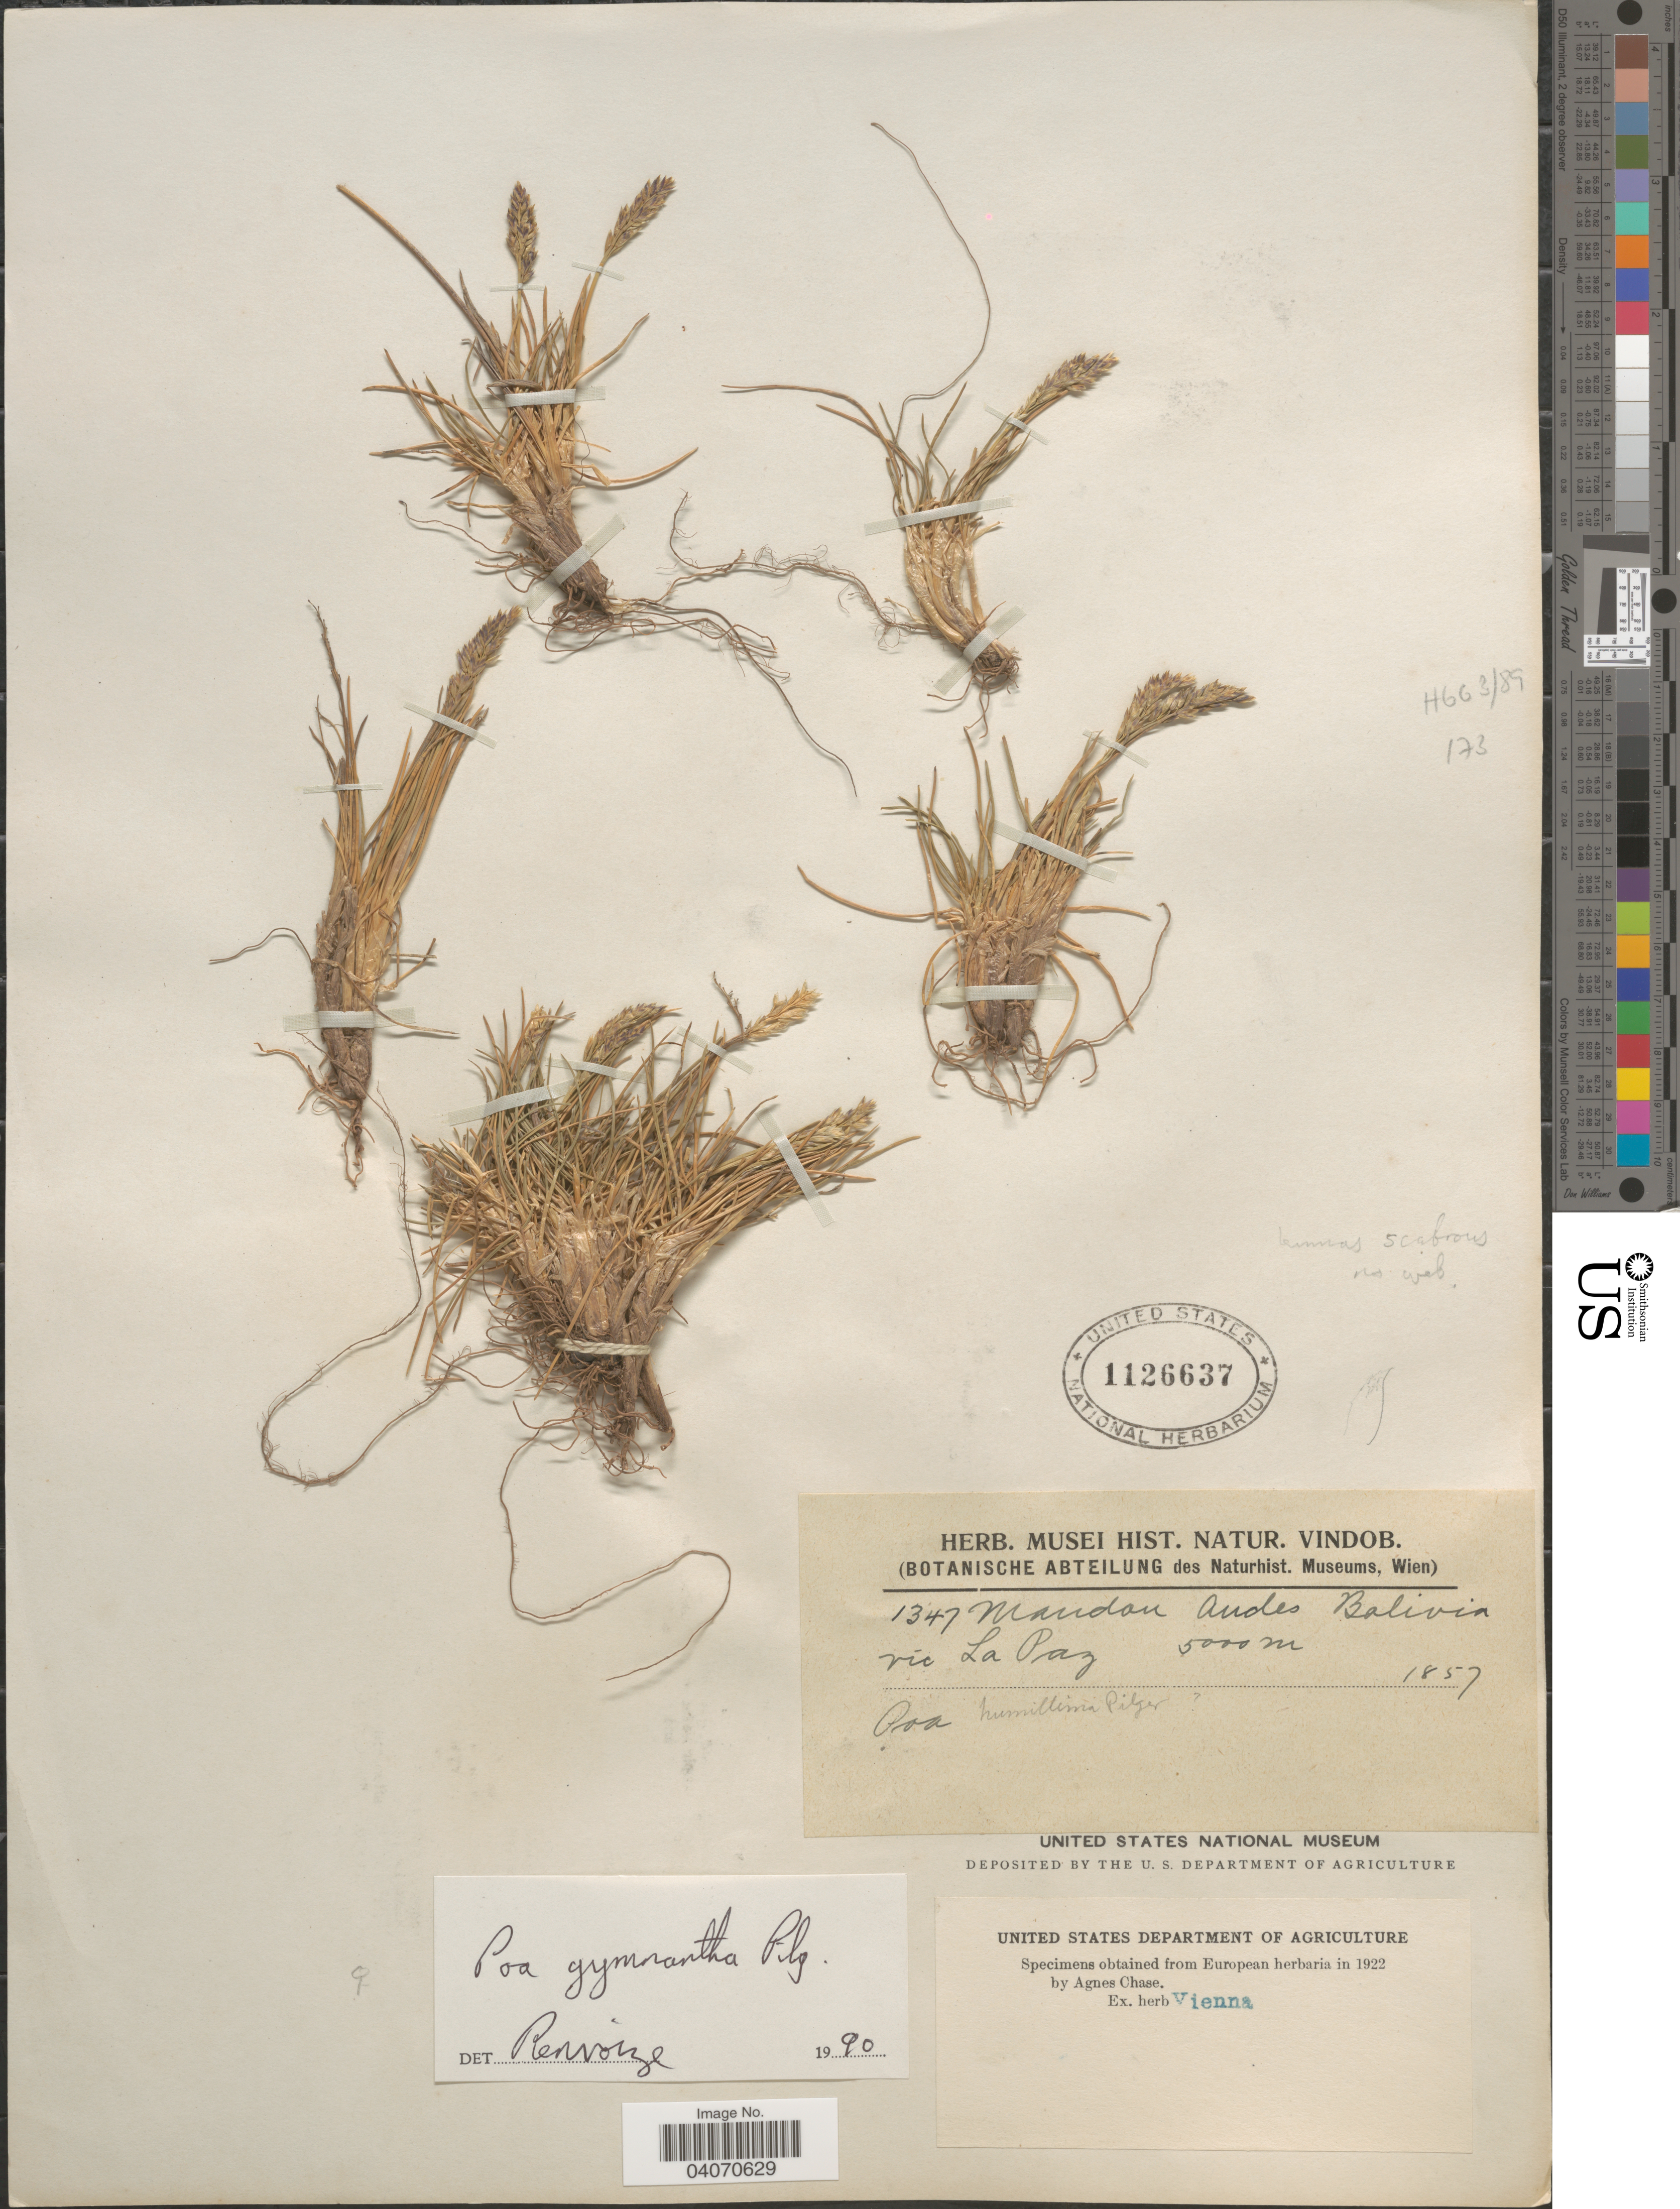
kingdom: Plantae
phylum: Tracheophyta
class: Liliopsida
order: Poales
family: Poaceae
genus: Poa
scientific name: Poa gymnantha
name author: Pilg.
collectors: Mandon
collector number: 1347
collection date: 1857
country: Bolivia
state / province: La Paz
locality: Andes. Vic La Paz.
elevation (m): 5000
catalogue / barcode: US 1126637